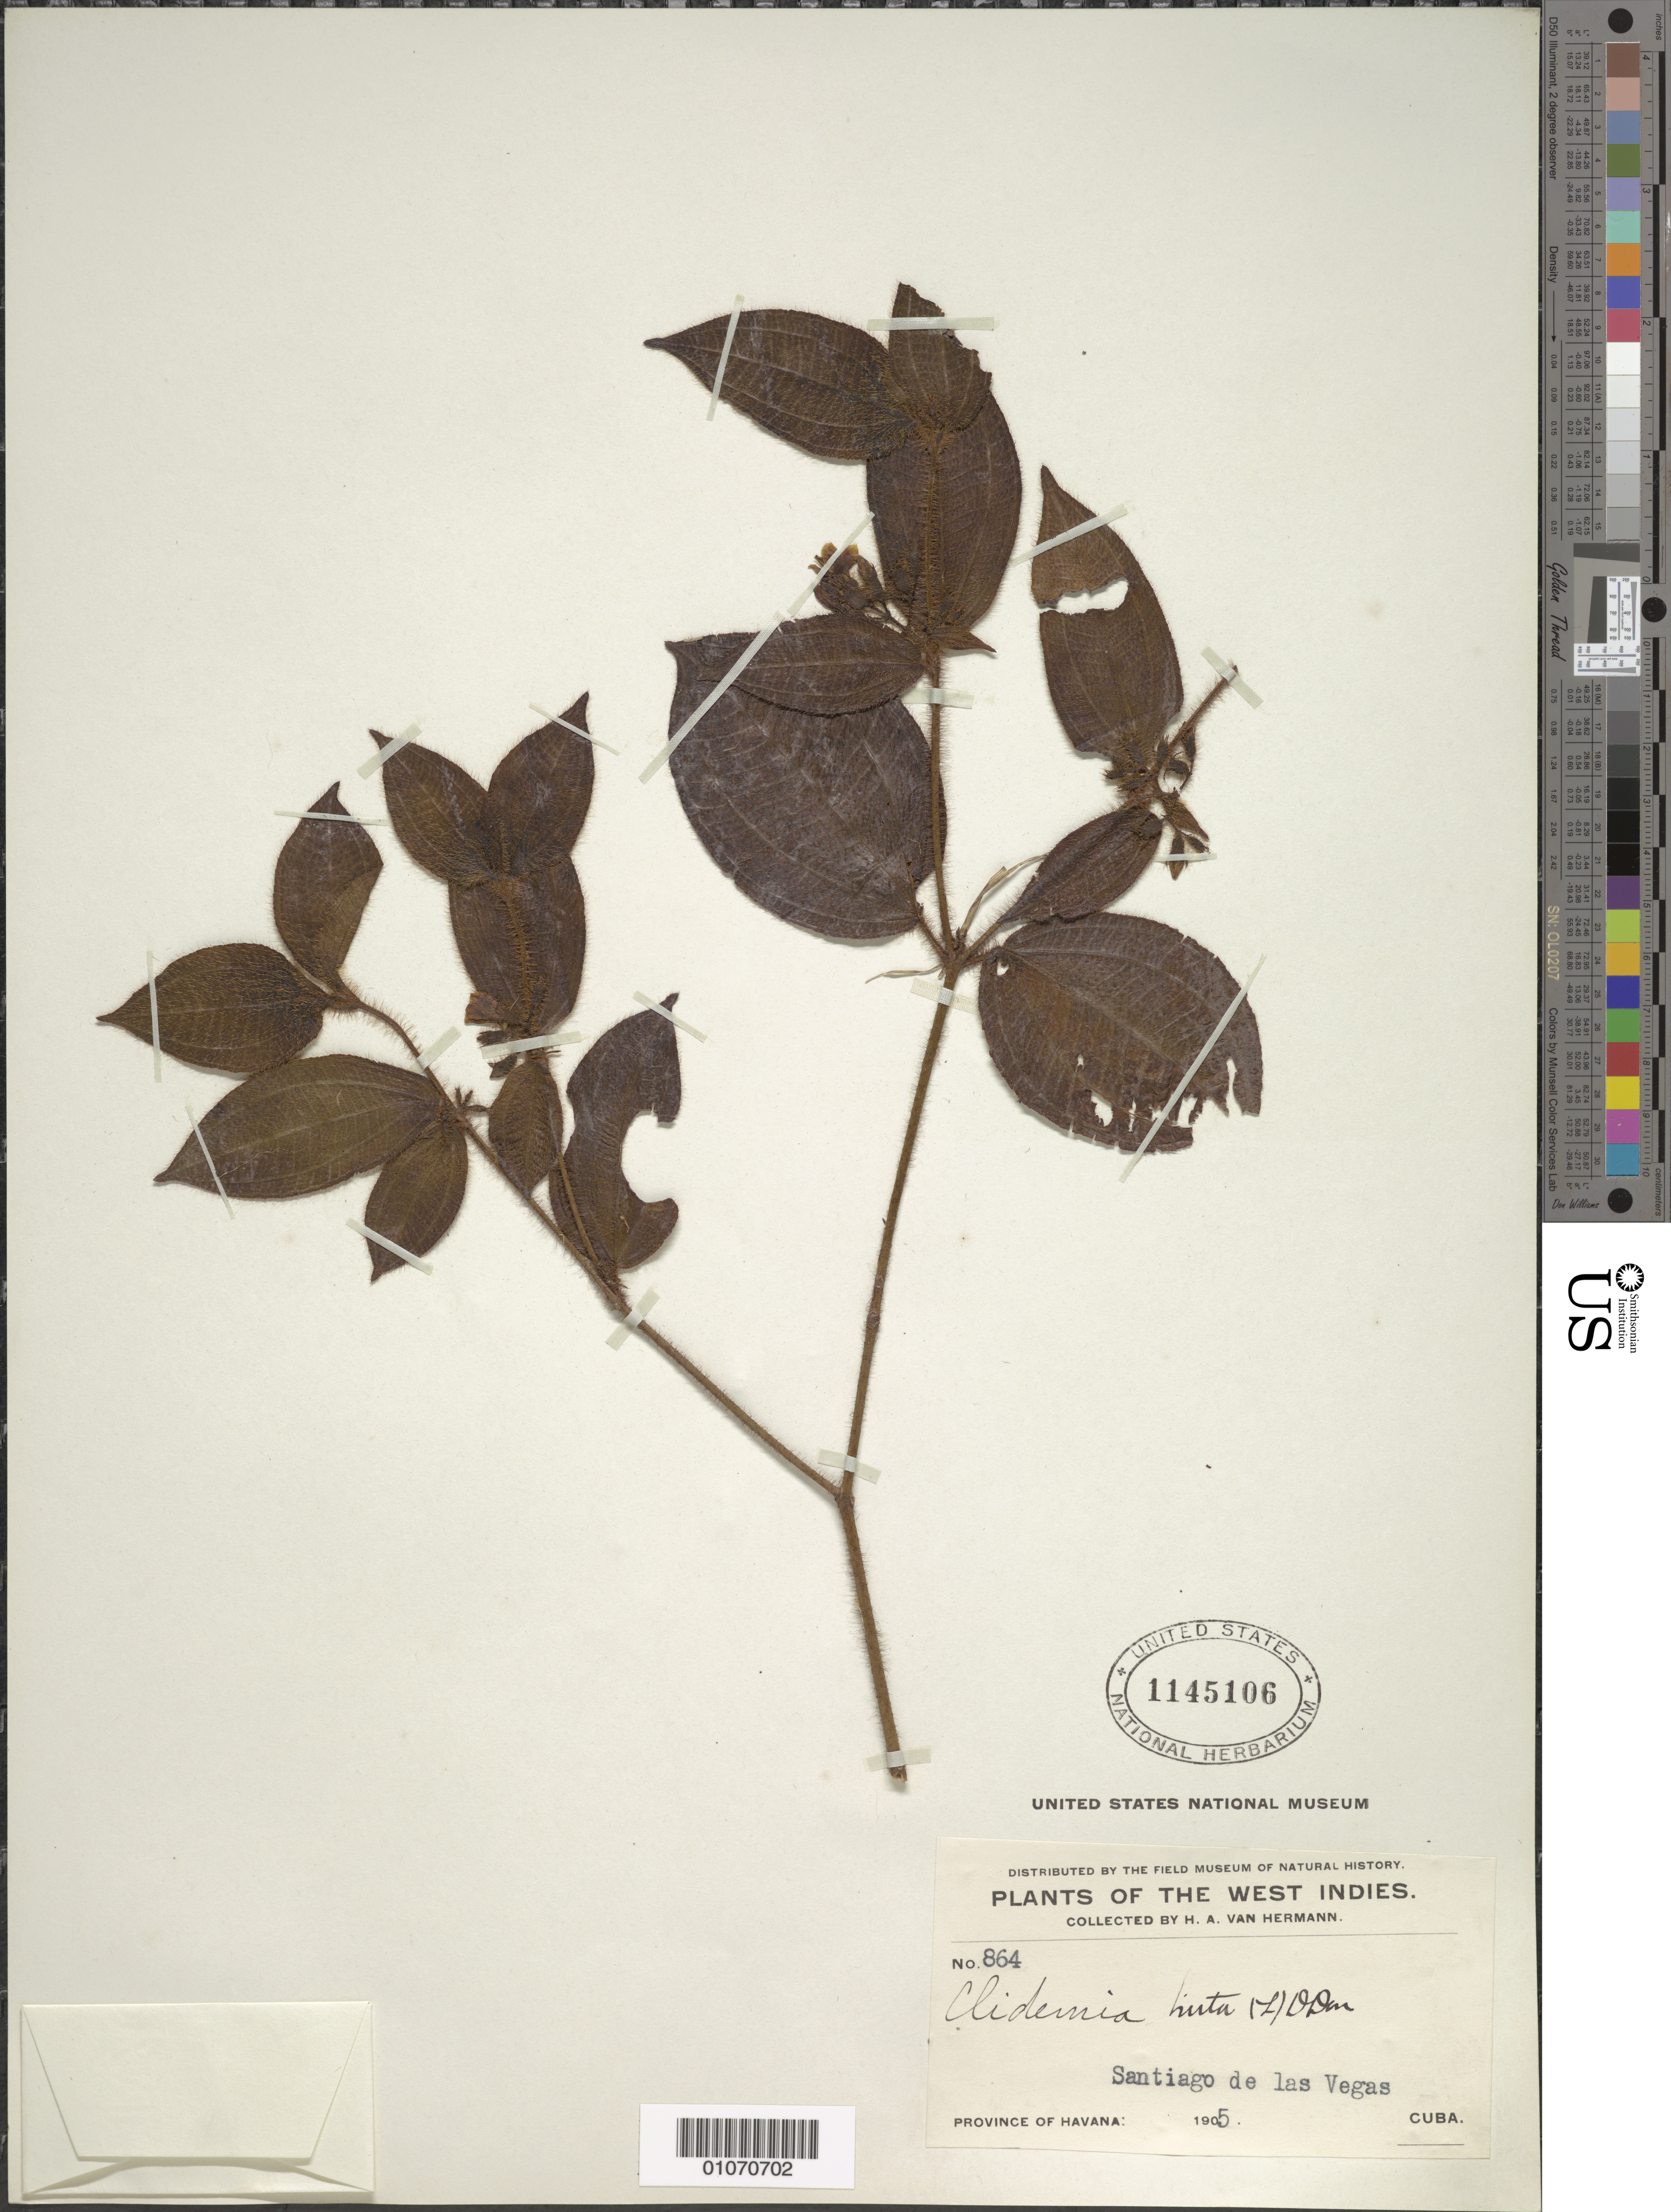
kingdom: Plantae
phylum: Tracheophyta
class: Magnoliopsida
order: Myrtales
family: Melastomataceae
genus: Clidemia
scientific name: Clidemia hirta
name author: (L.) D. Don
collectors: H. A. Van Hermann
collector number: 864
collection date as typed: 1905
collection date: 1905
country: Cuba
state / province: La Habana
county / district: Municipio Boyeros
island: Cuba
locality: Santiago de las Vegas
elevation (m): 97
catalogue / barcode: US 1145106